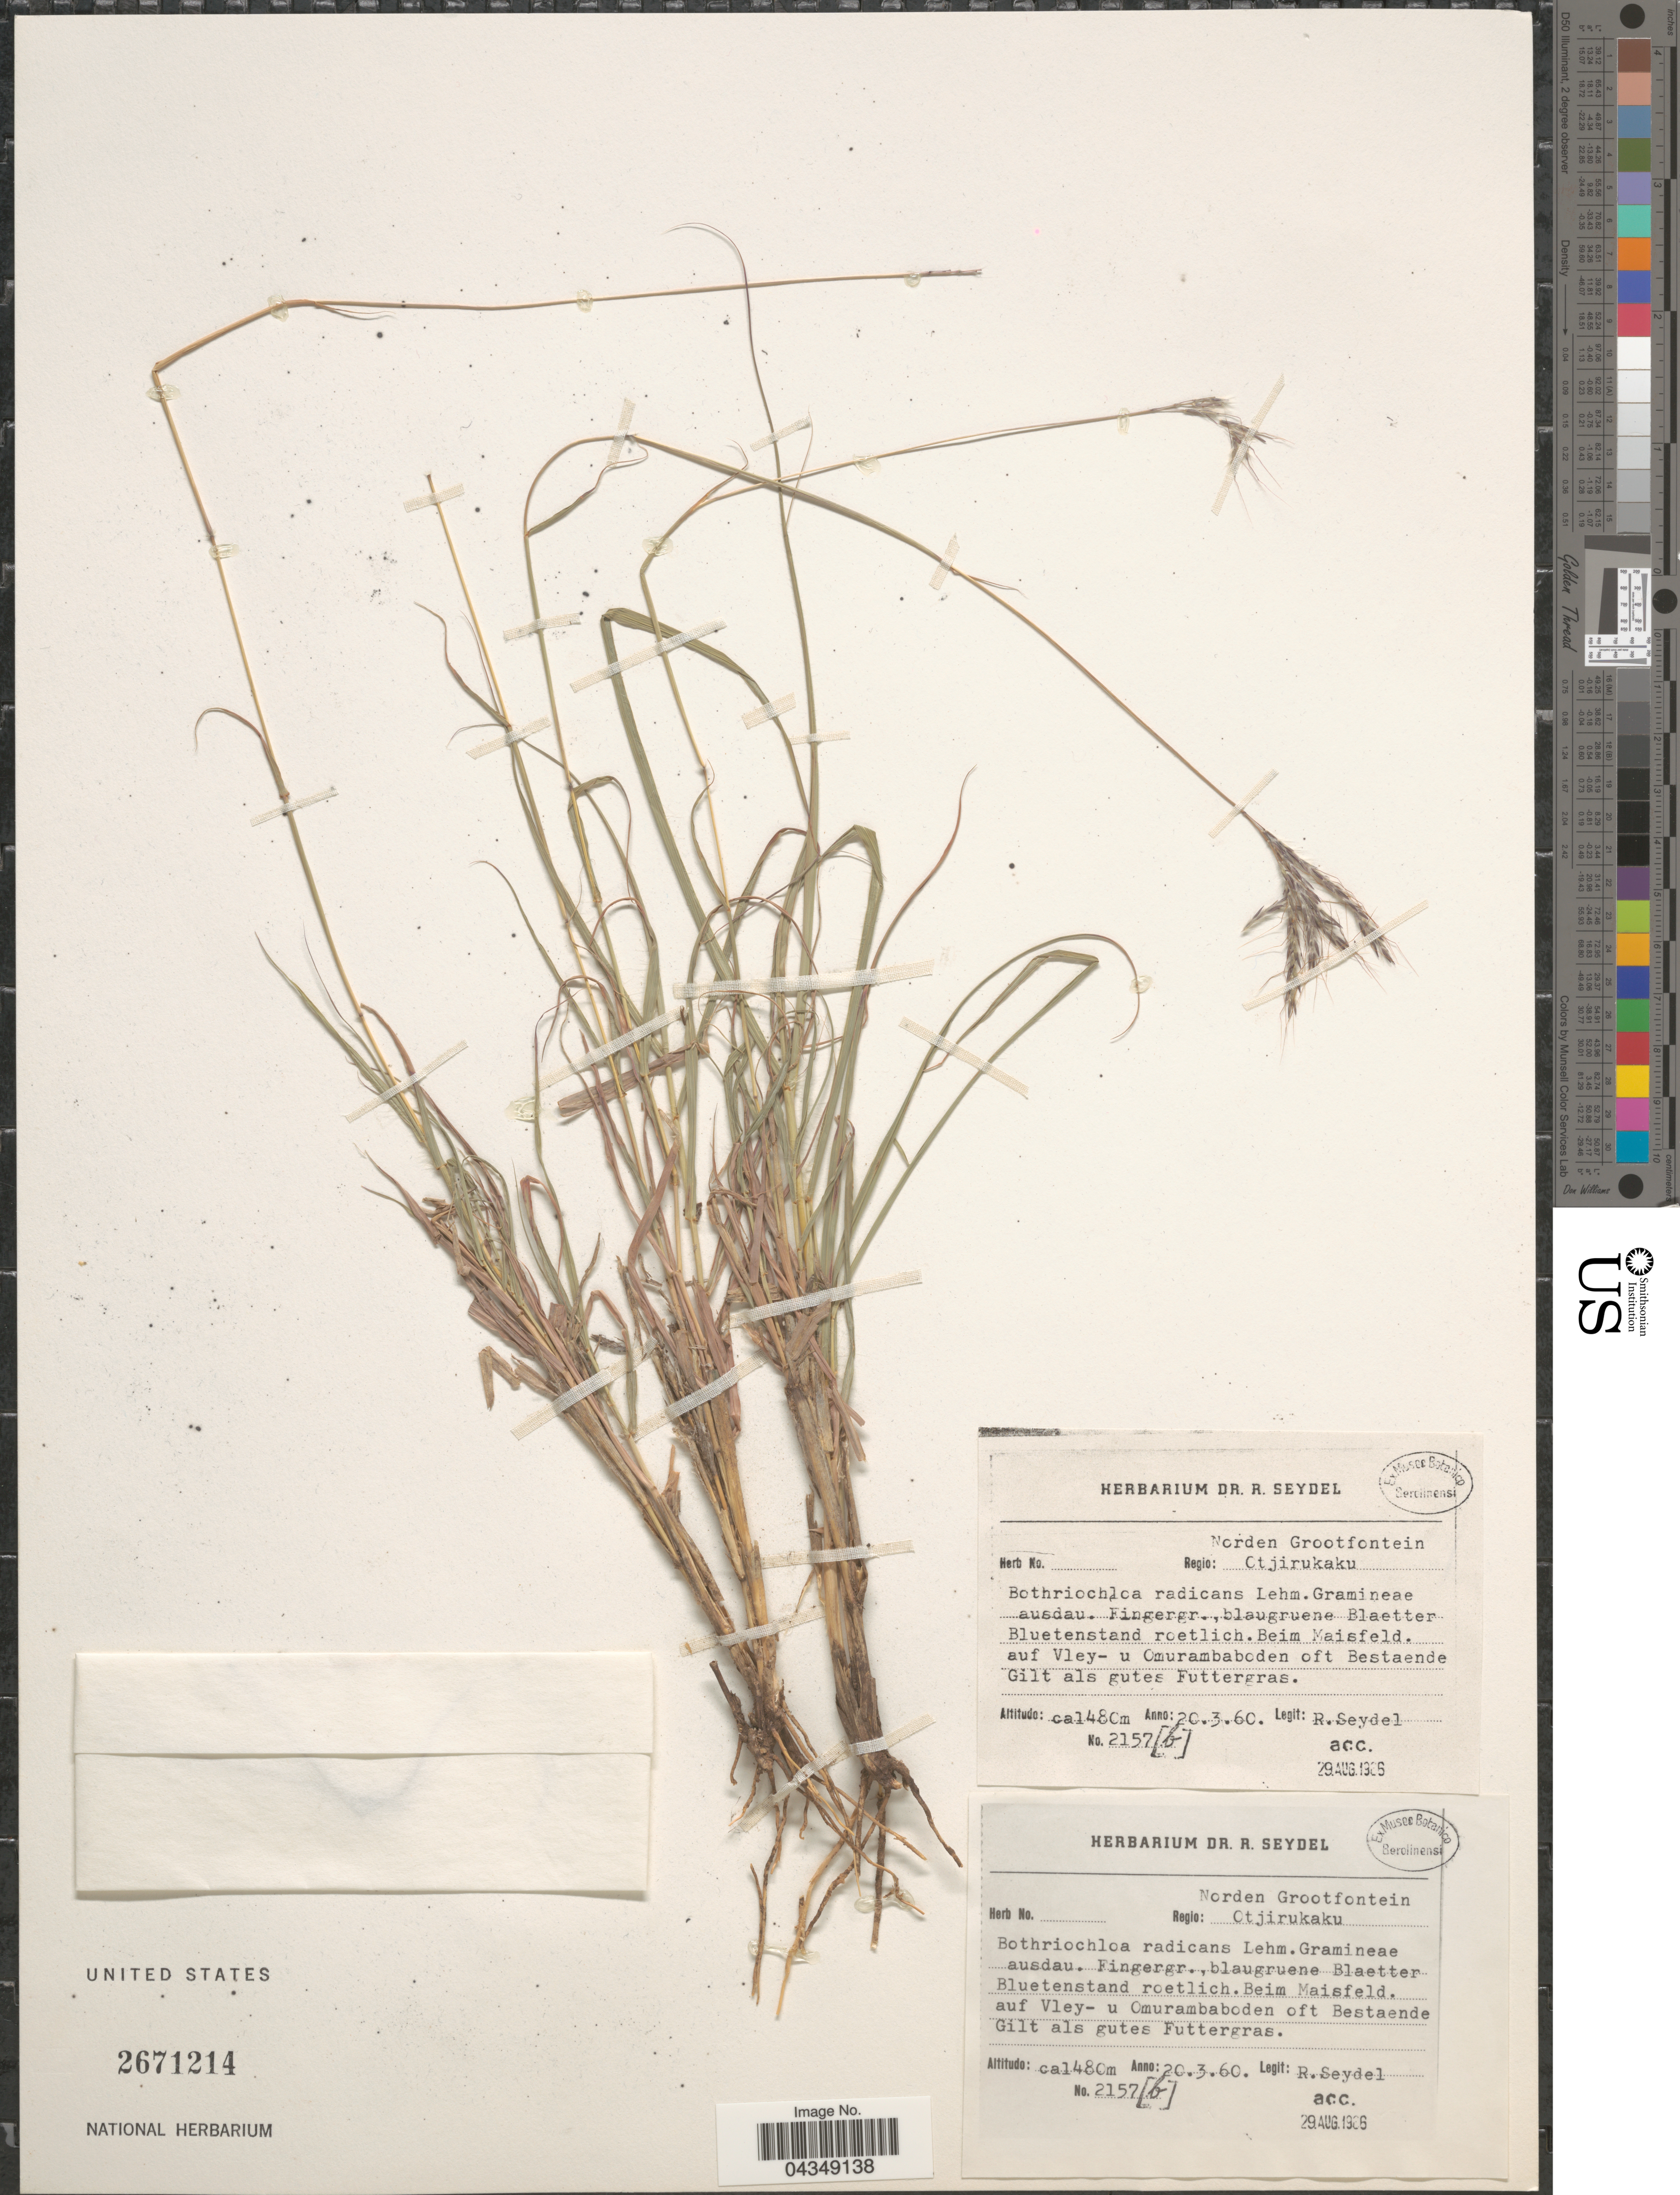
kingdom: Plantae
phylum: Tracheophyta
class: Liliopsida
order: Poales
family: Poaceae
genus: Bothriochloa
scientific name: Bothriochloa radicans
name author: (Lehm.) A. Camus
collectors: R. Seydel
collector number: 2157[b]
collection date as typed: Transcribed d/m/y: 20/3/60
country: Namibia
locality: Regio: Norden Grootfontein Otjirukaku.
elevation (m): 1480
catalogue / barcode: US 2671214